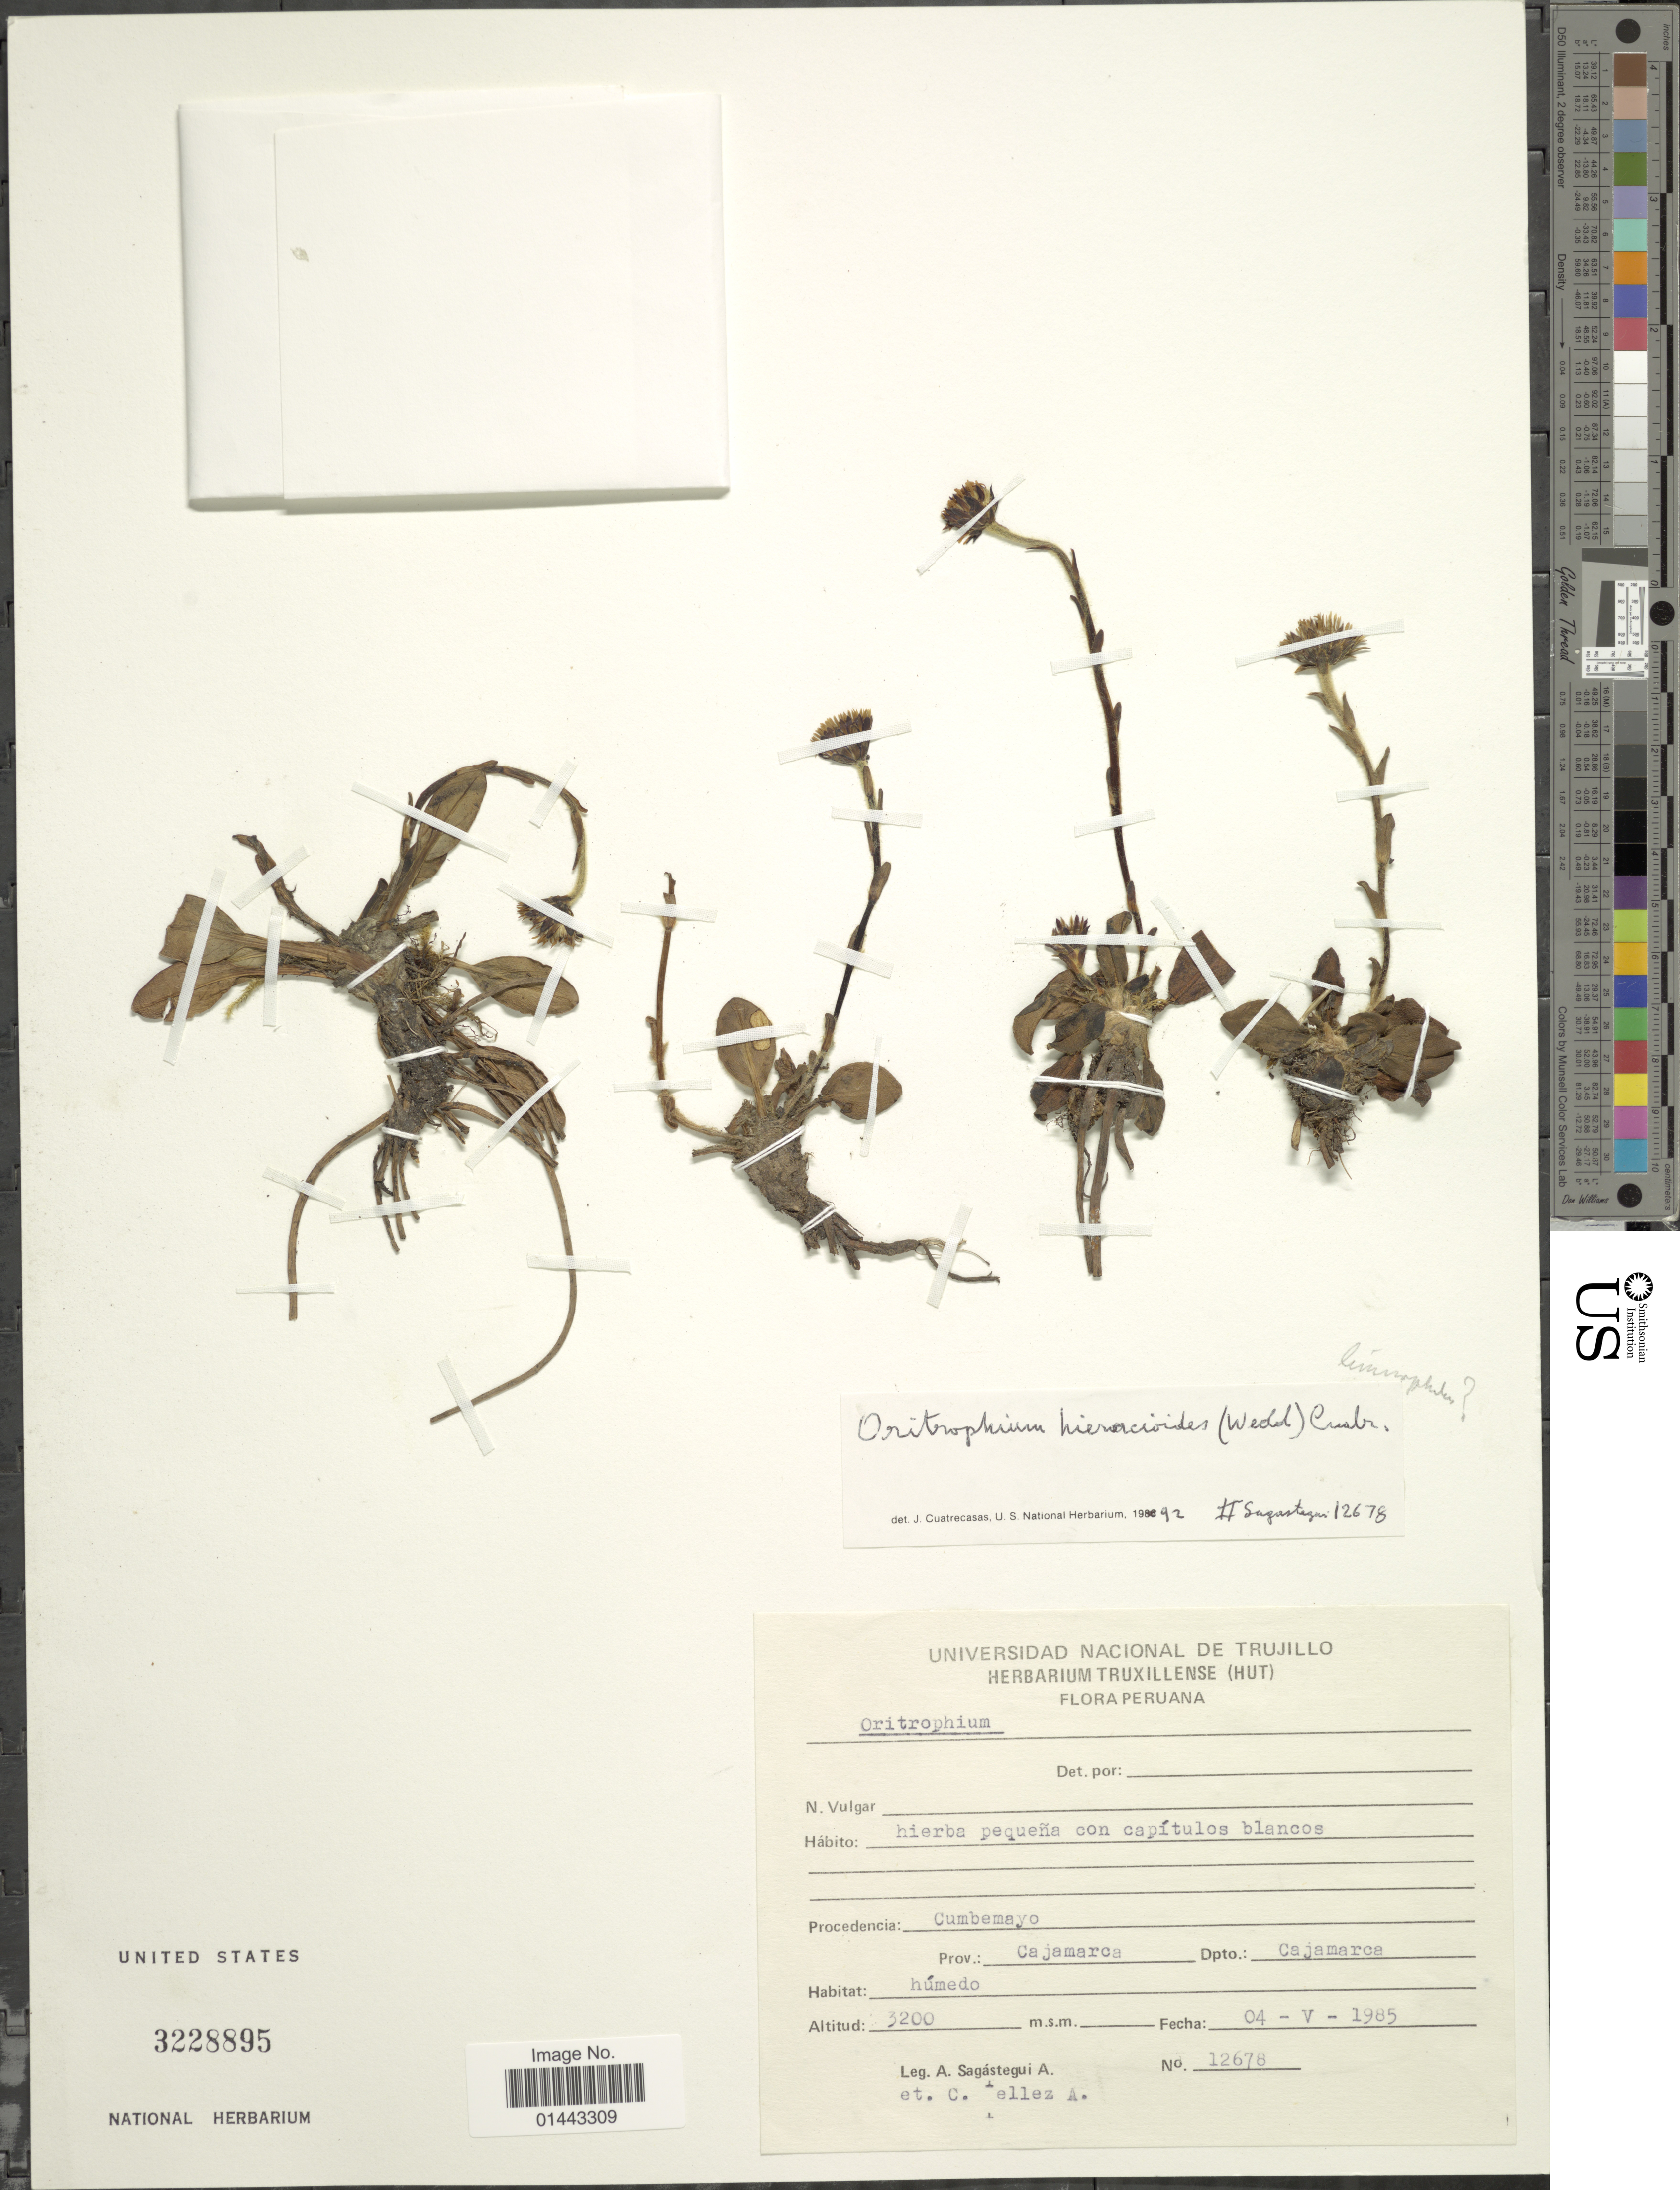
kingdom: Plantae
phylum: Tracheophyta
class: Magnoliopsida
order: Asterales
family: Asteraceae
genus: Oritrophium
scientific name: Oritrophium hieracioides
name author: (Wedd.) Cuatrec.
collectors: A. Sagástegui A. & C. Tellez-A.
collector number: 12678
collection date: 1985-05-04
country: Peru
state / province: Cajamarca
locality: Procedencia: Cumbemayo, Dpto: Cajamarca.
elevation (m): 3200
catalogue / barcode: US 3228895